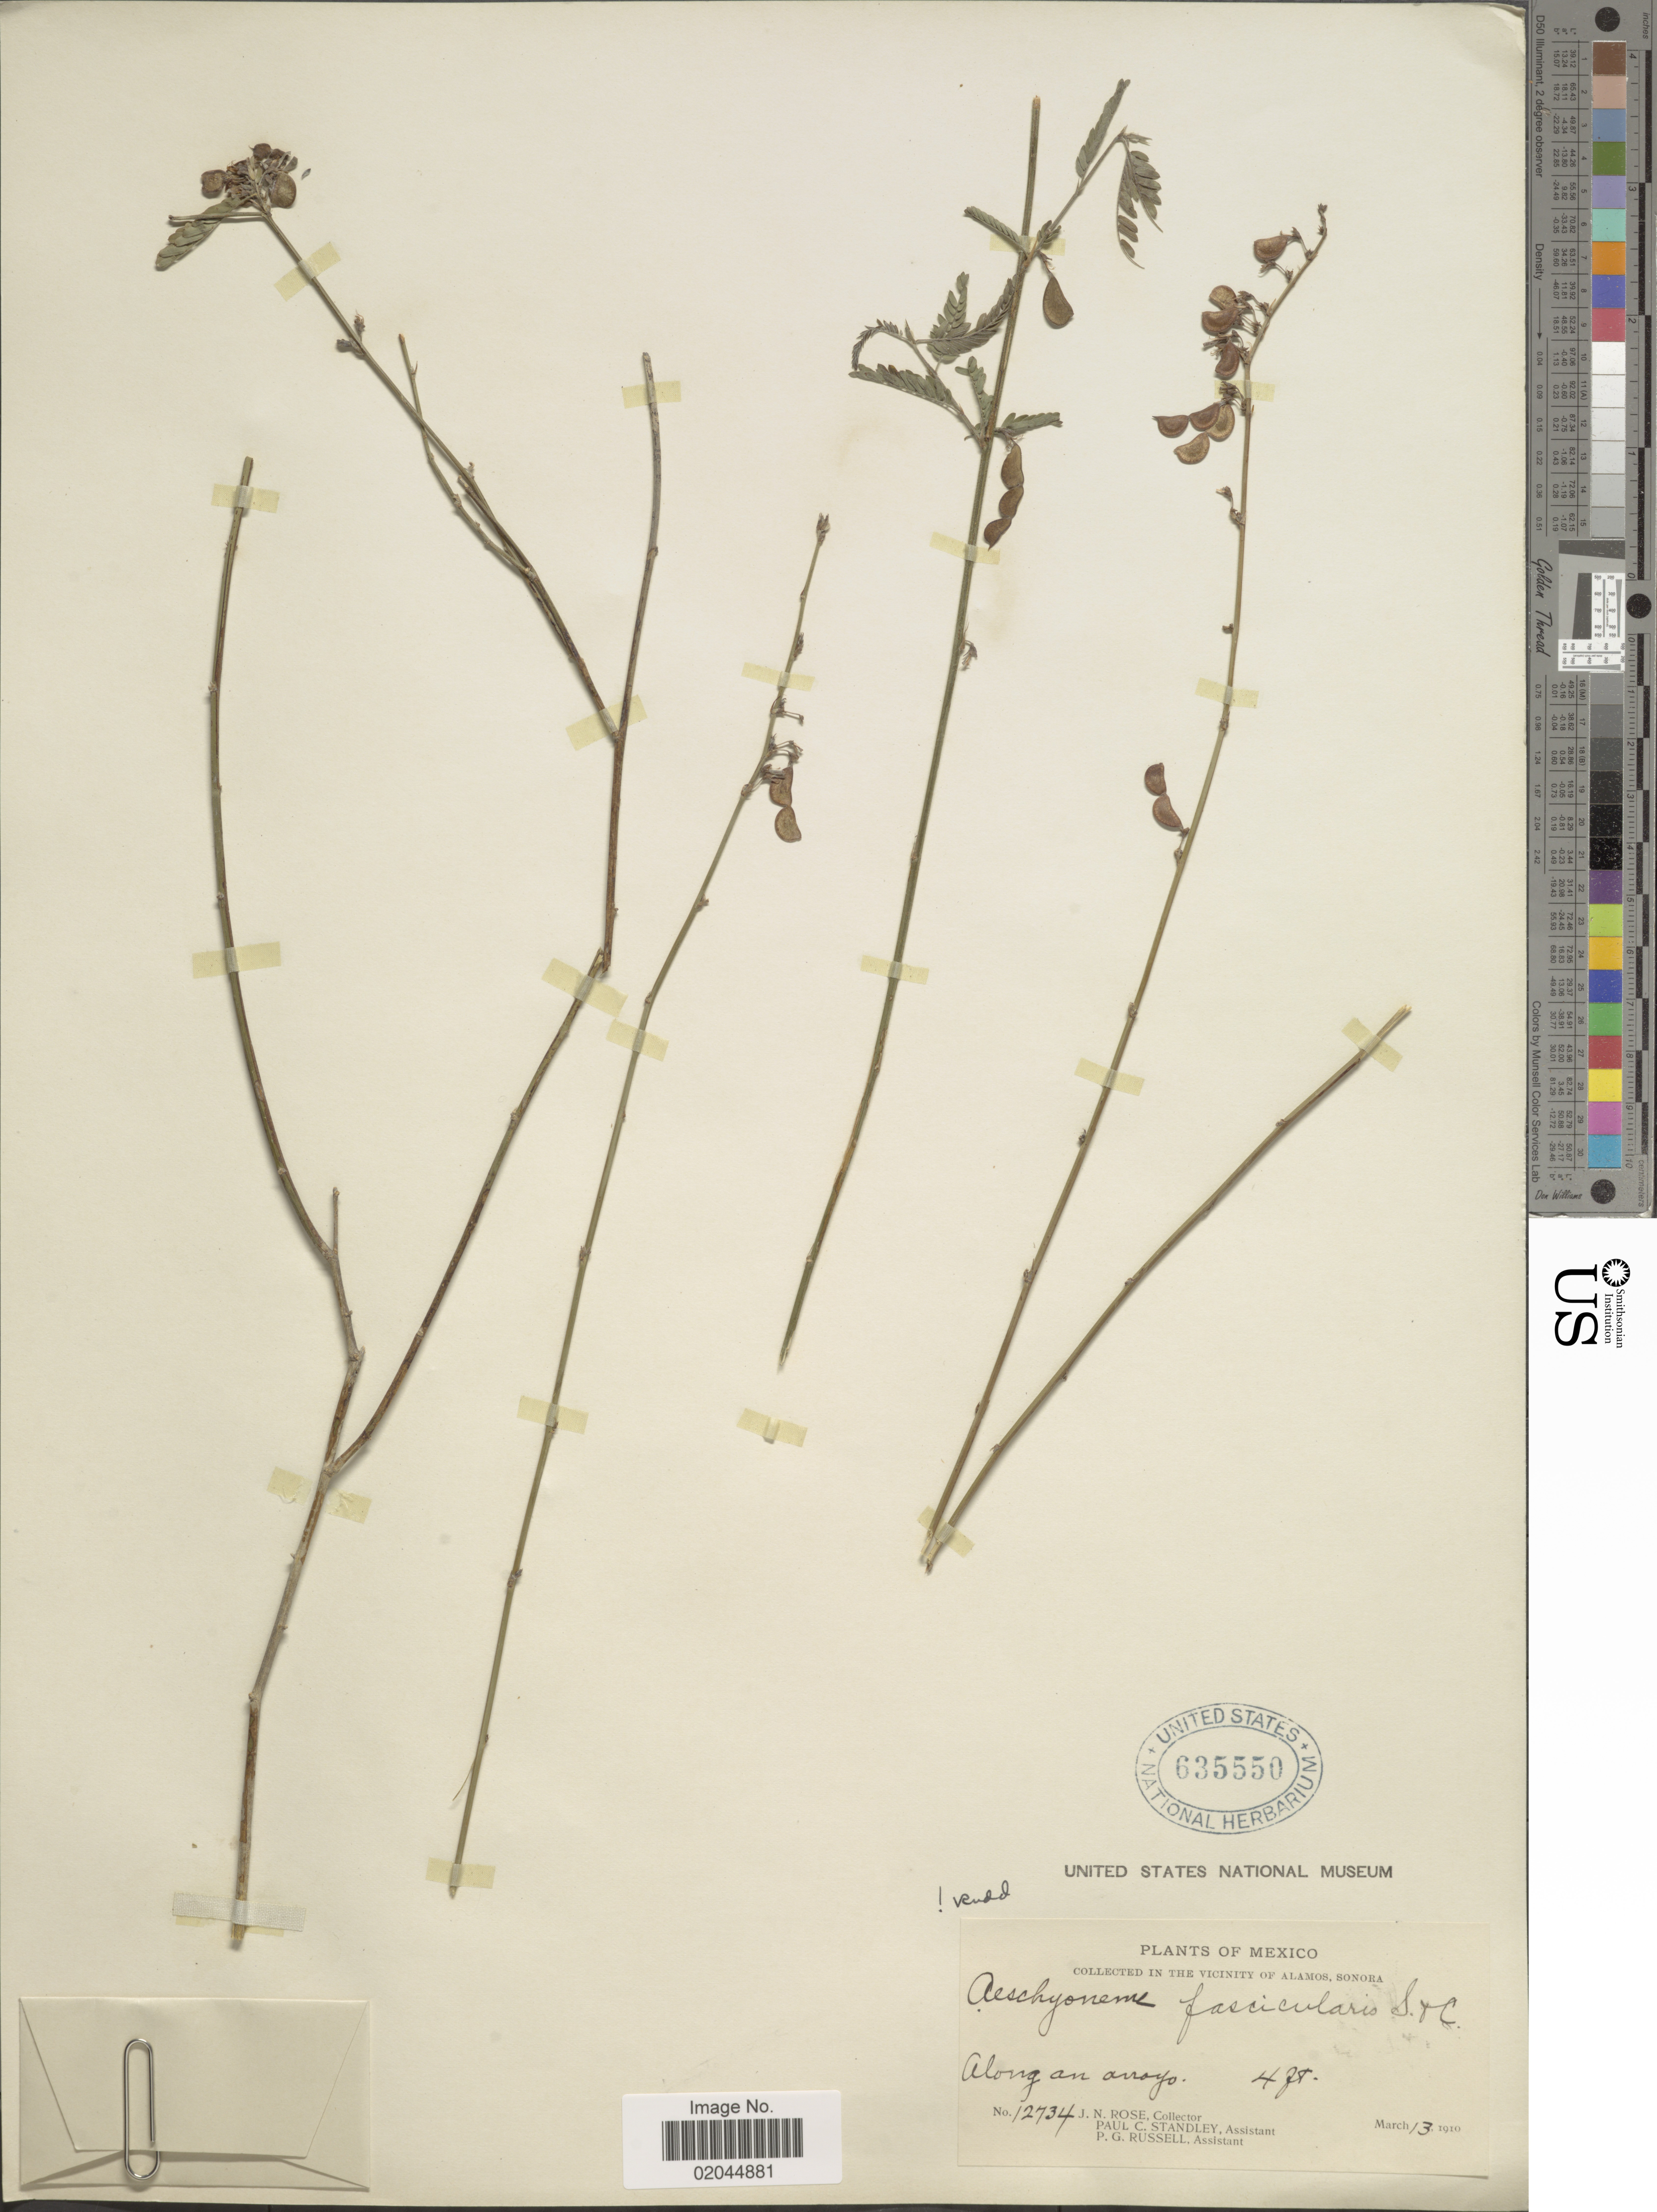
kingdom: Plantae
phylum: Tracheophyta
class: Magnoliopsida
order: Fabales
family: Fabaceae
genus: Aeschynomene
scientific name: Aeschynomene fascicularis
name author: Schltdl. & Cham.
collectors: J. N. Rose, P. C. Standley & P. G. Russell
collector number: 12734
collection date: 1910-03-13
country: Mexico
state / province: Sonora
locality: In the Vicinity of Alamos, Sonora, Along an arroyo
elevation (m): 1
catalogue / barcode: US 635550